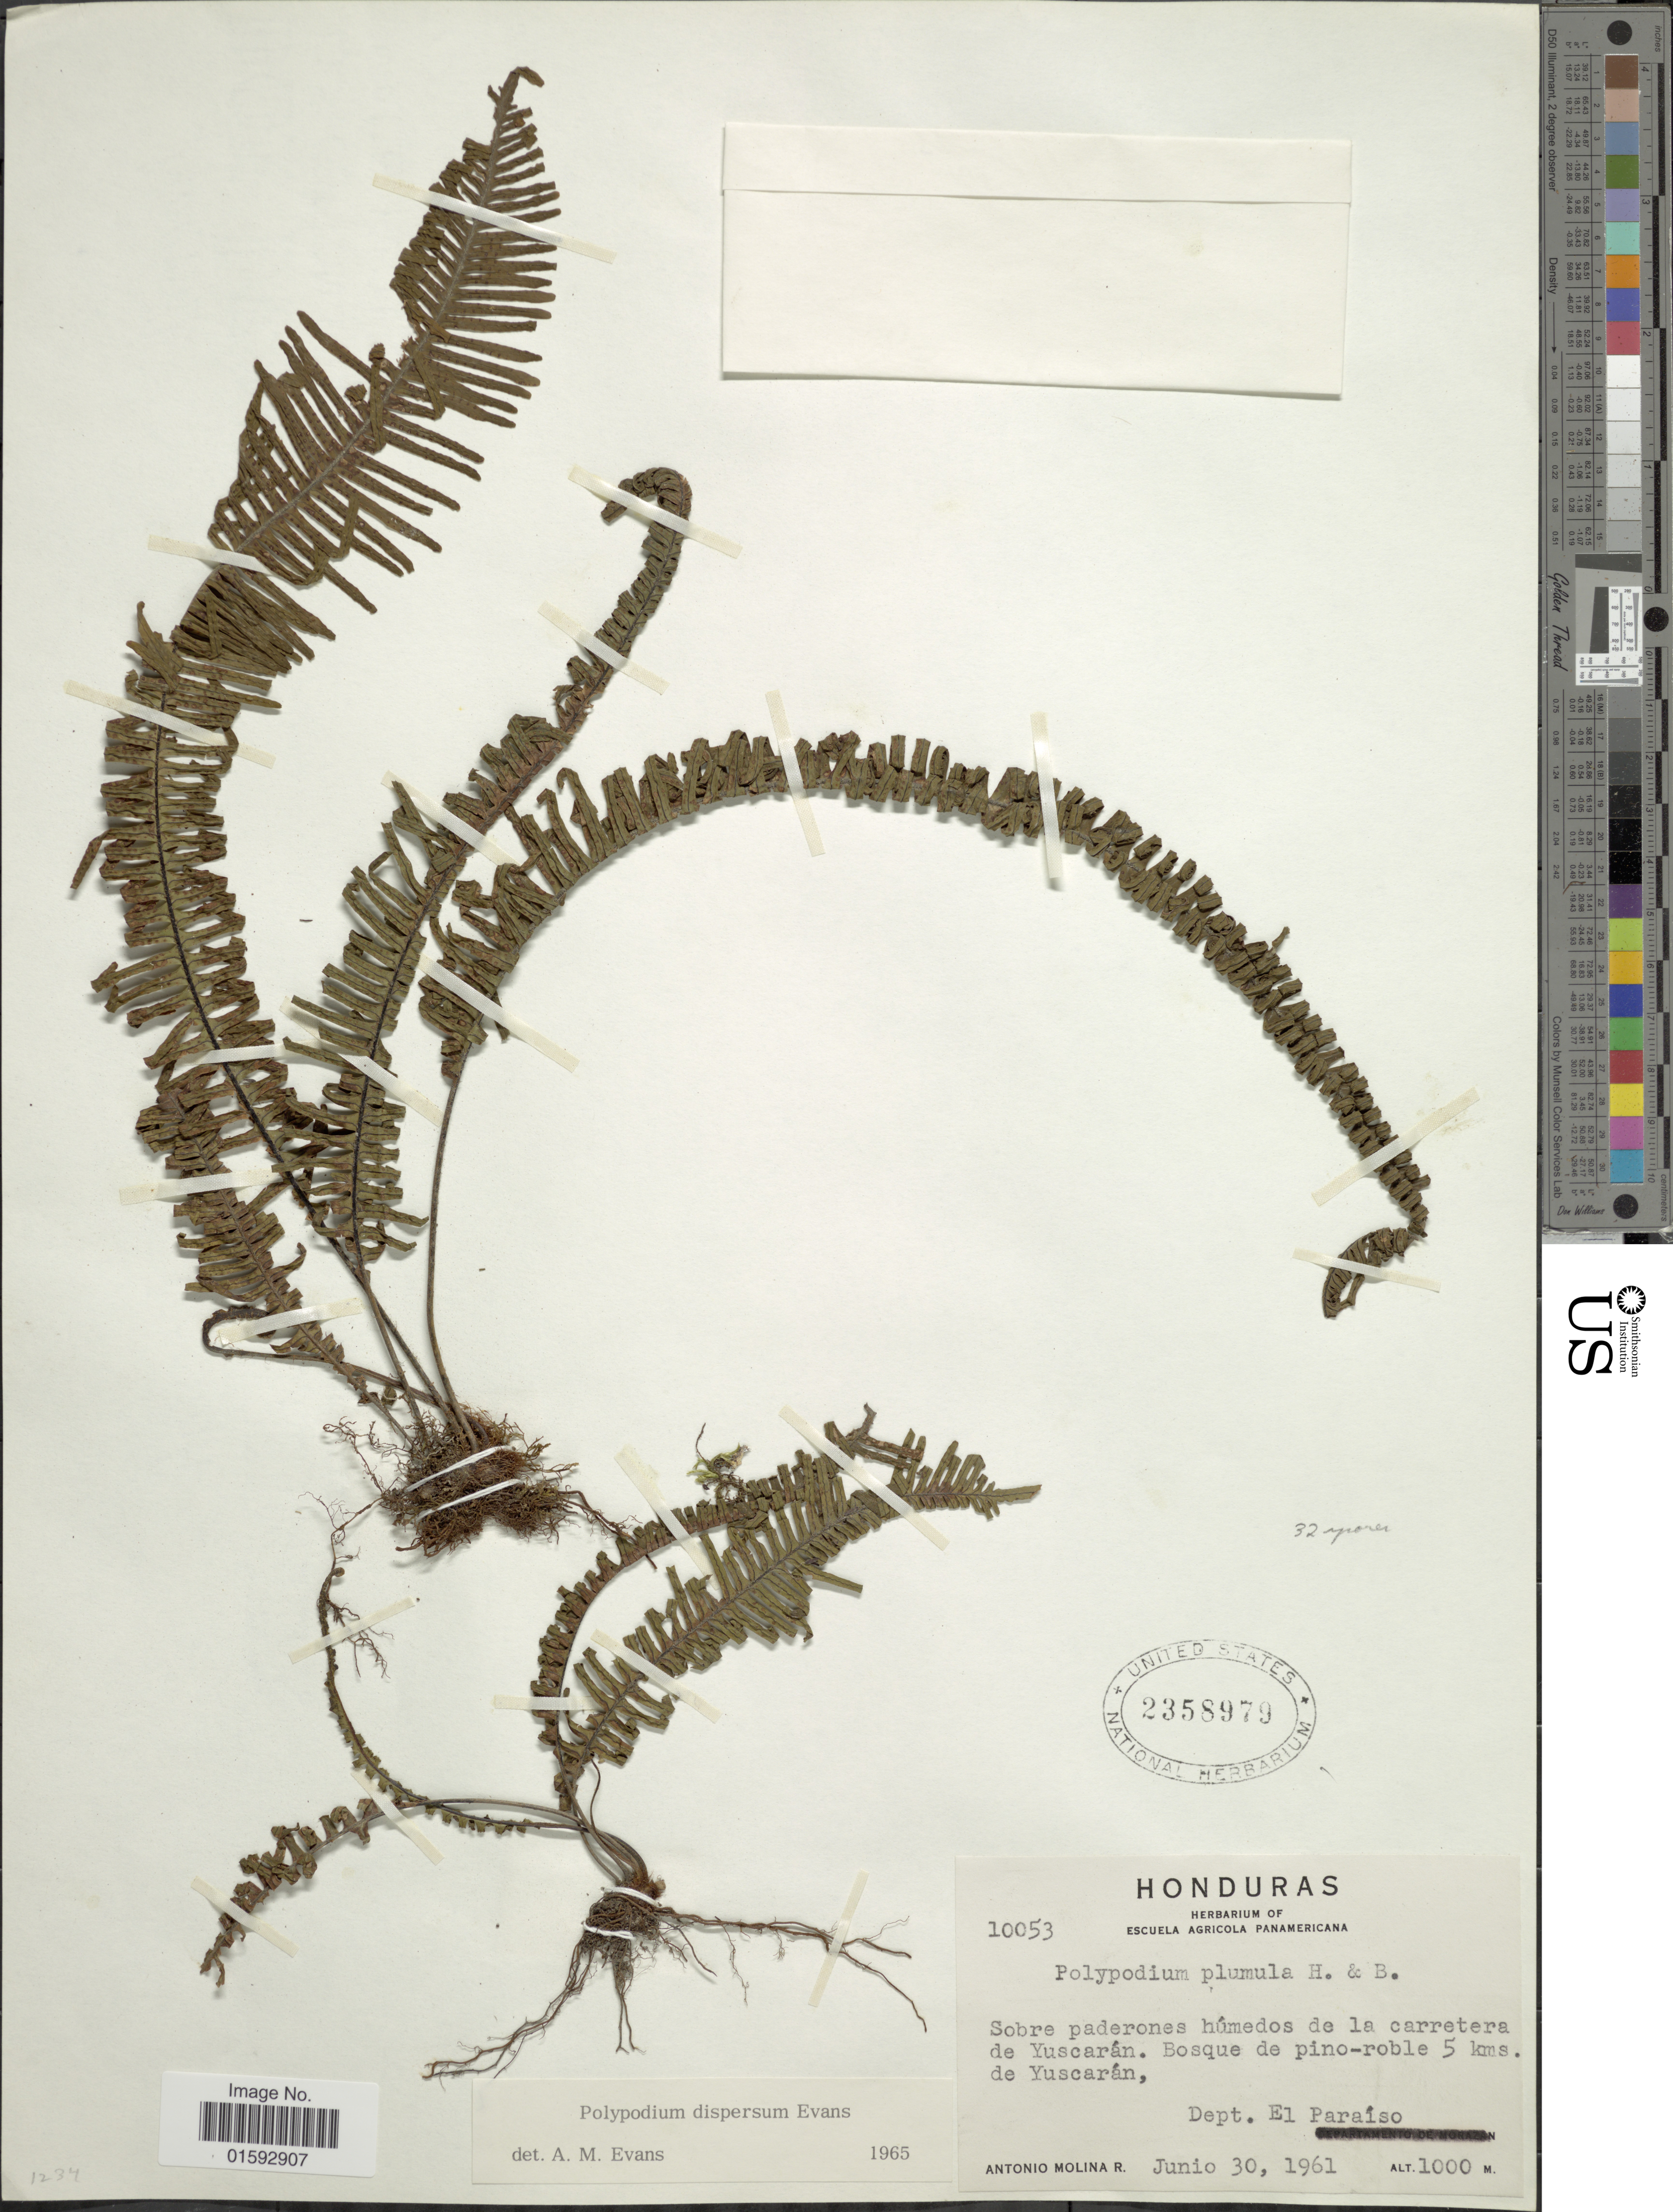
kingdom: Plantae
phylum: Tracheophyta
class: Polypodiopsida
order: Polypodiales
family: Polypodiaceae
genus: Pecluma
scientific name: Pecluma dispersa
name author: (A.M. Evans) M.G. Price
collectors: A. Molina R.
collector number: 10053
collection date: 1961-06-30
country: Honduras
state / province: El Paraíso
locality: Sobre paderones humedos de la carretera de Yuscaran. Bosque de pino-roble 5 kms. de Yuscaran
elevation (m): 1000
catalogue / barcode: US 2358979